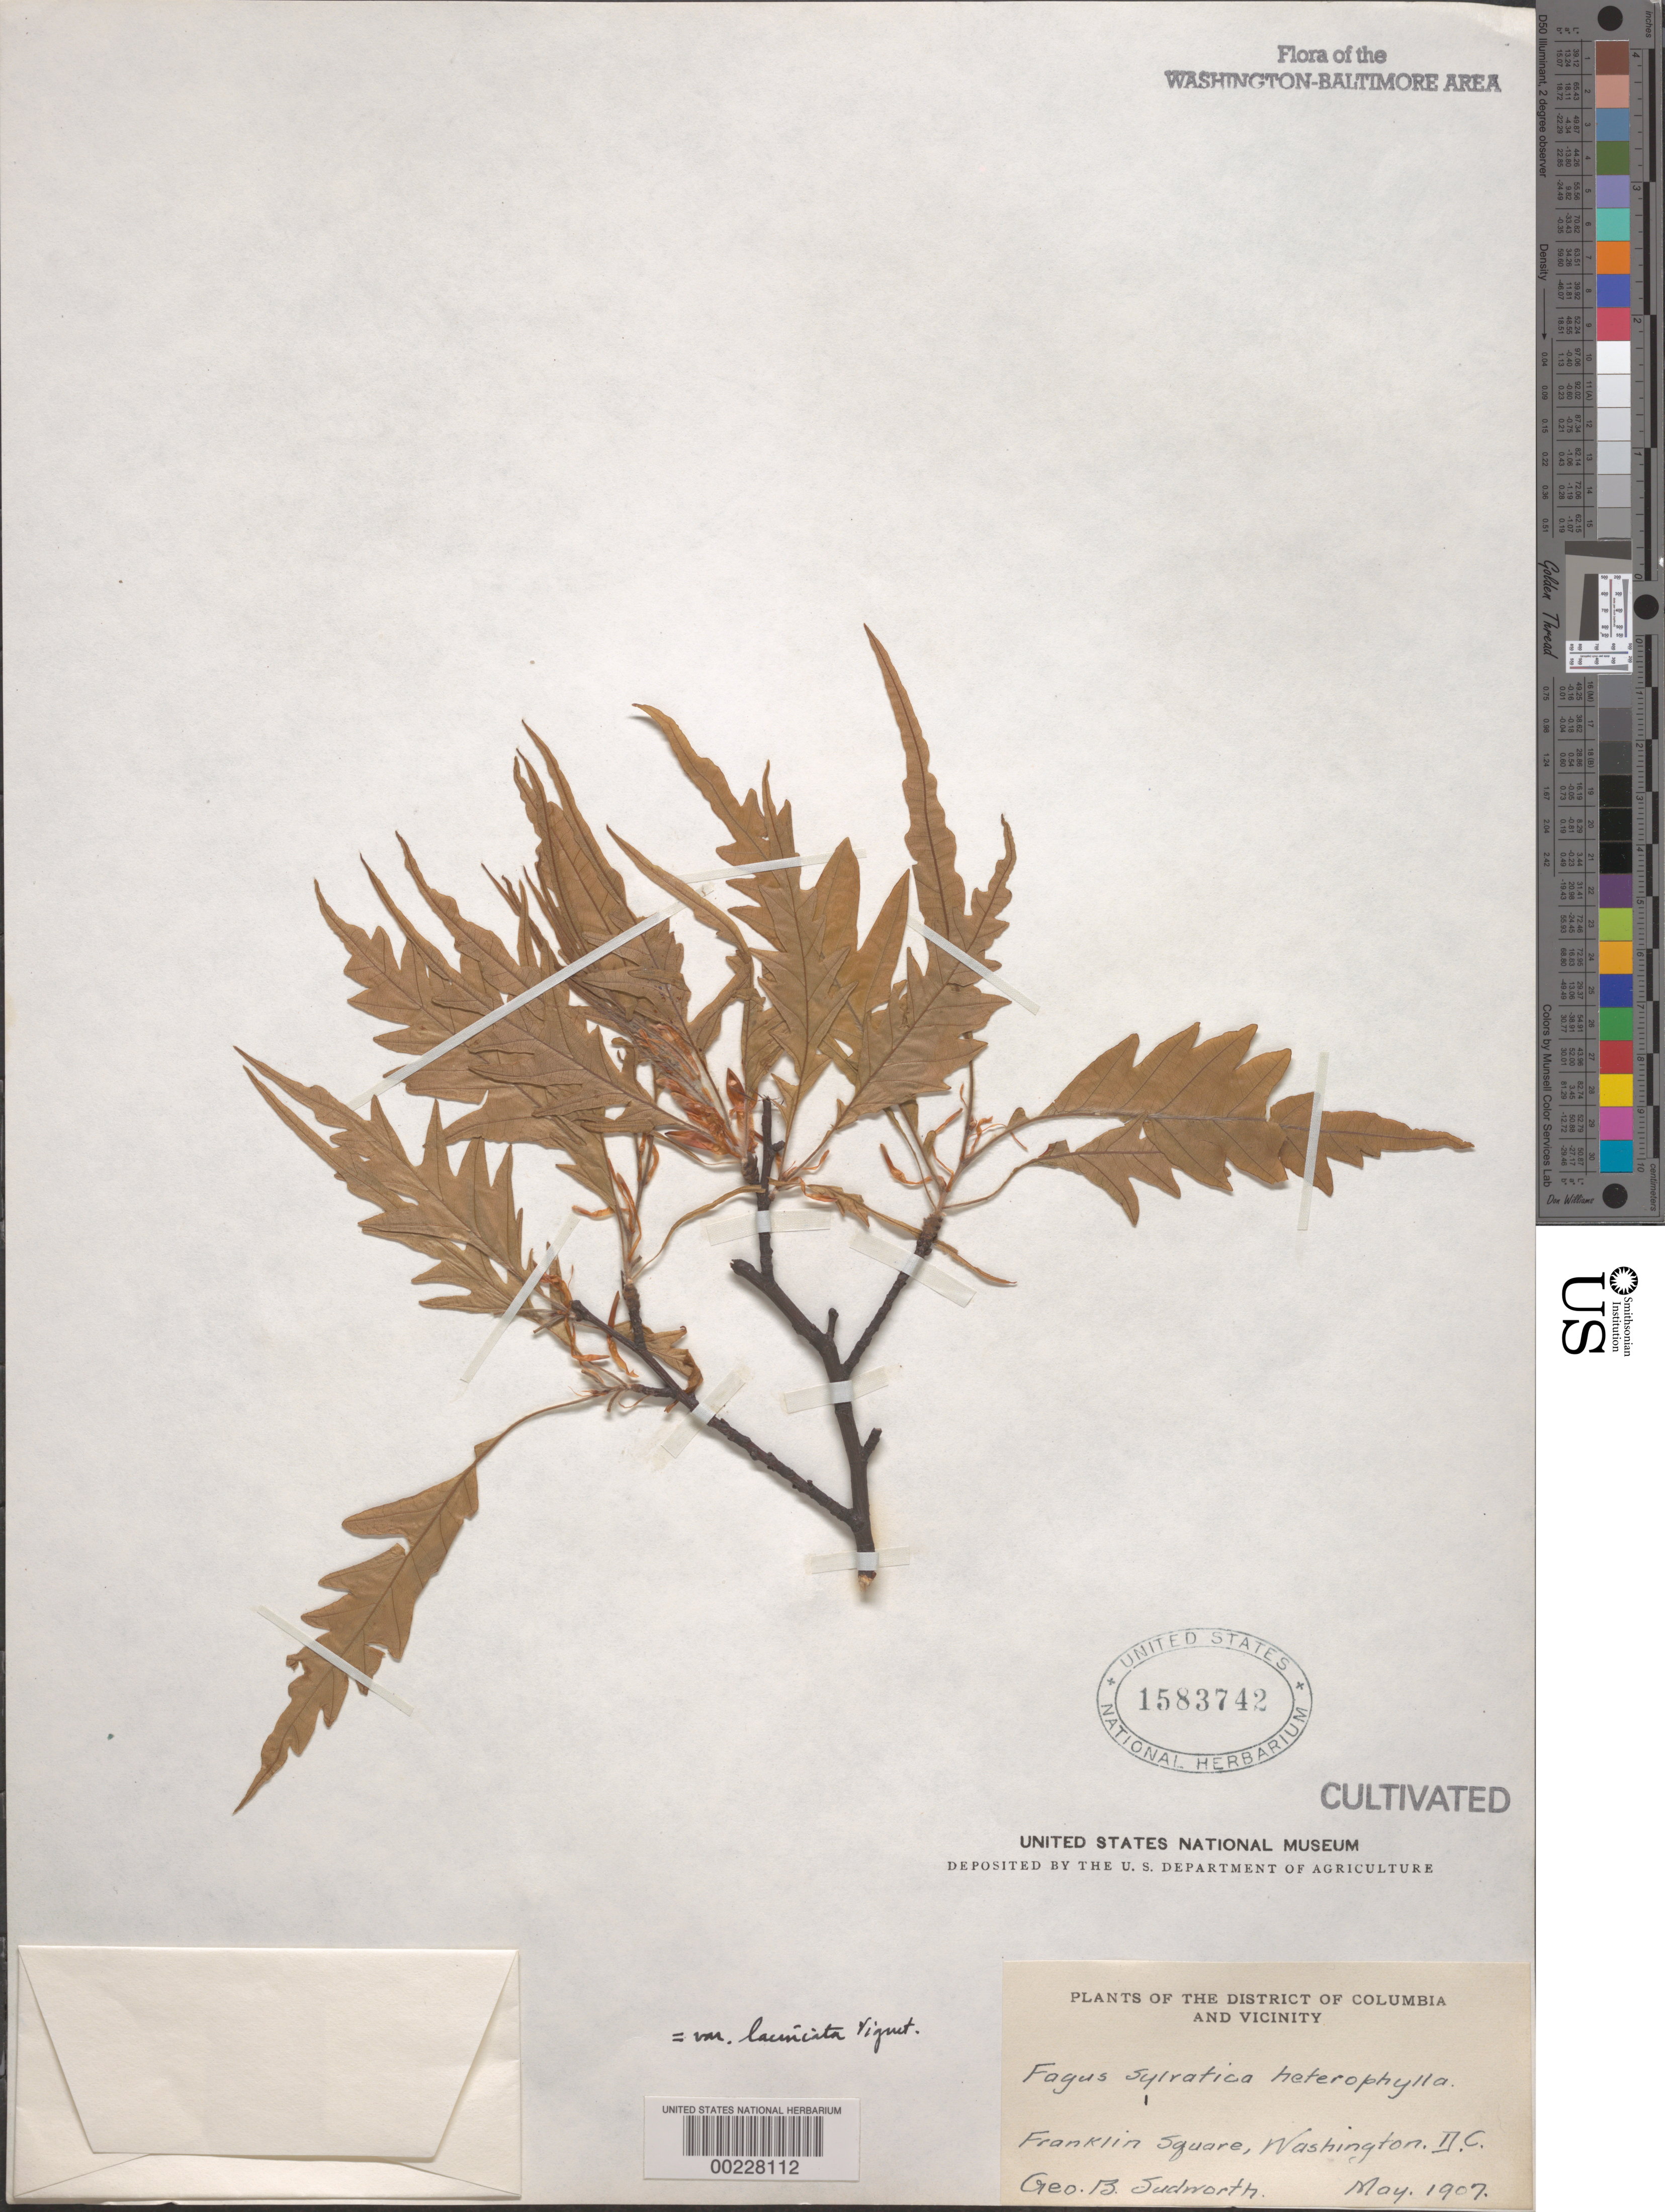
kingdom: Plantae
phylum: Tracheophyta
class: Magnoliopsida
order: Fagales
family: Fagaceae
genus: Fagus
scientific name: Fagus sylvatica var. laciniata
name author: Vignet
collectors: G. B. Sudworth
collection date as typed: May 1907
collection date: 1907-05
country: United States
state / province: District of Columbia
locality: Franklin Square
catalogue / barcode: US 1583742